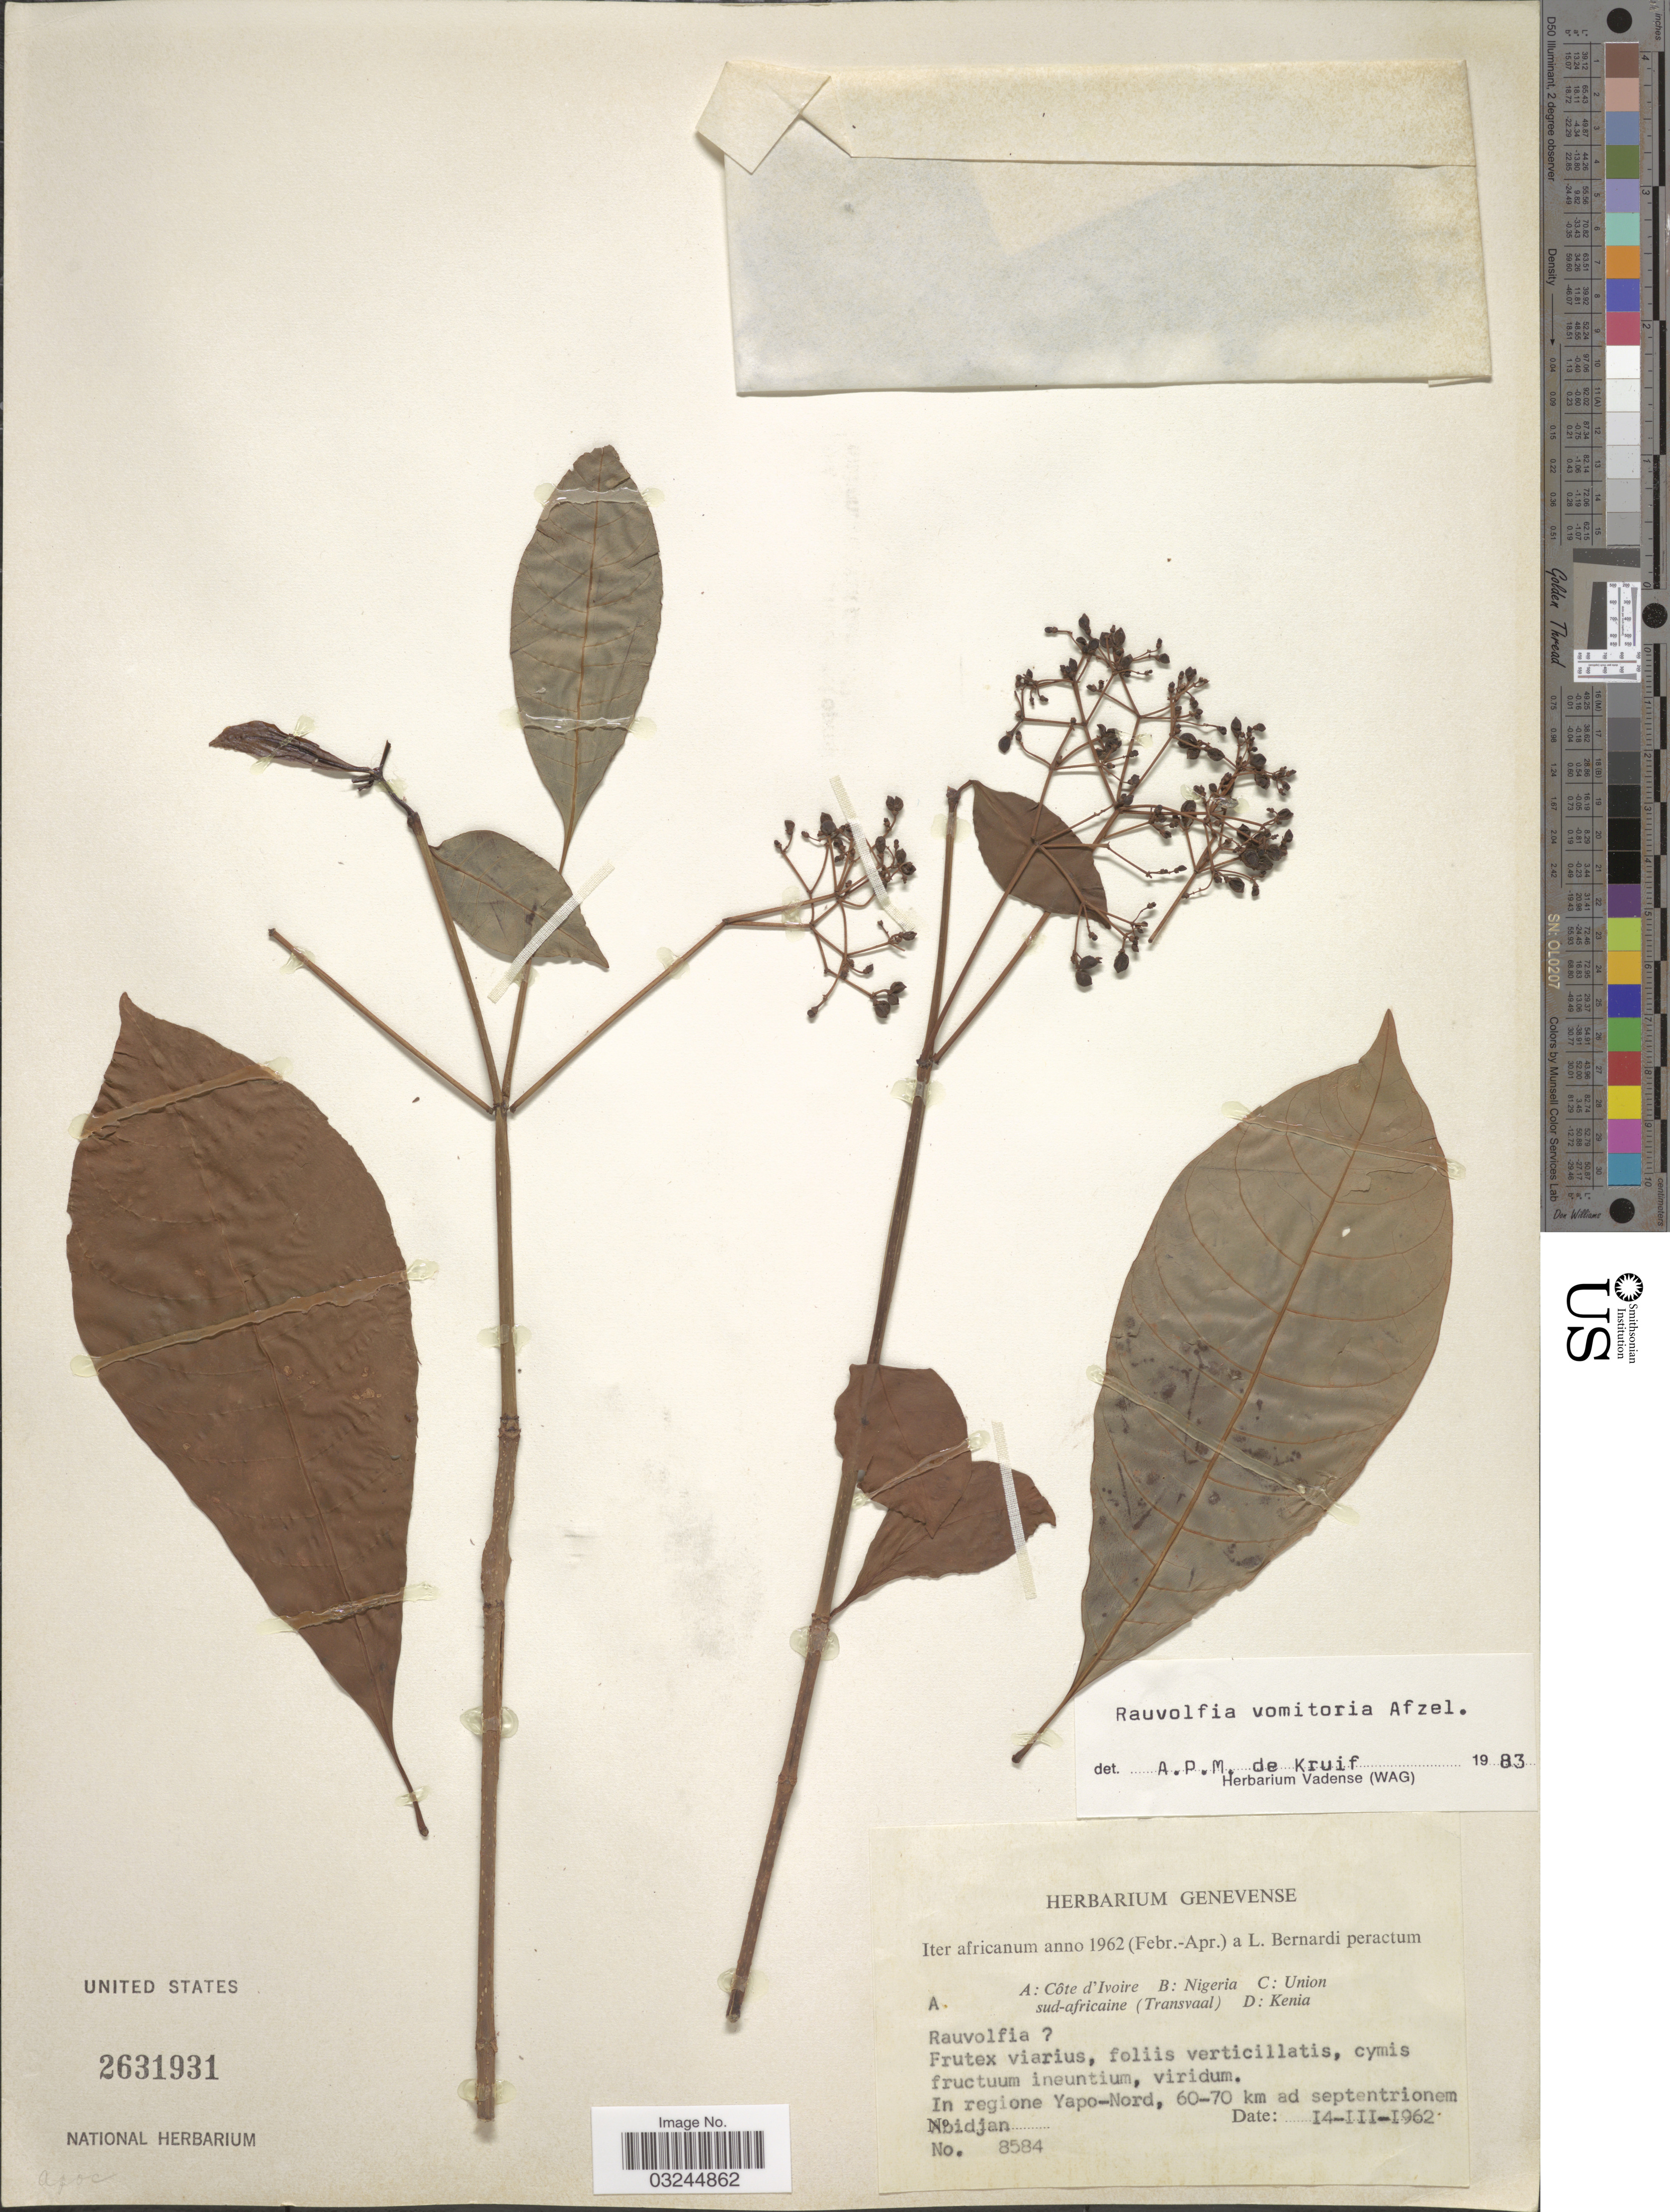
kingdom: Plantae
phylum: Tracheophyta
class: Magnoliopsida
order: Gentianales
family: Apocynaceae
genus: Rauvolfia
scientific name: Rauvolfia vomitoria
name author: Afzel.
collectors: L. Bernardi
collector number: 8584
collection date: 1962-03-14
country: Ivory Coast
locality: Côte d'Ivoire. In regione Yapo-Nord, 60-70 km ad septentrionem Abidjan.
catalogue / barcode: US 2631931